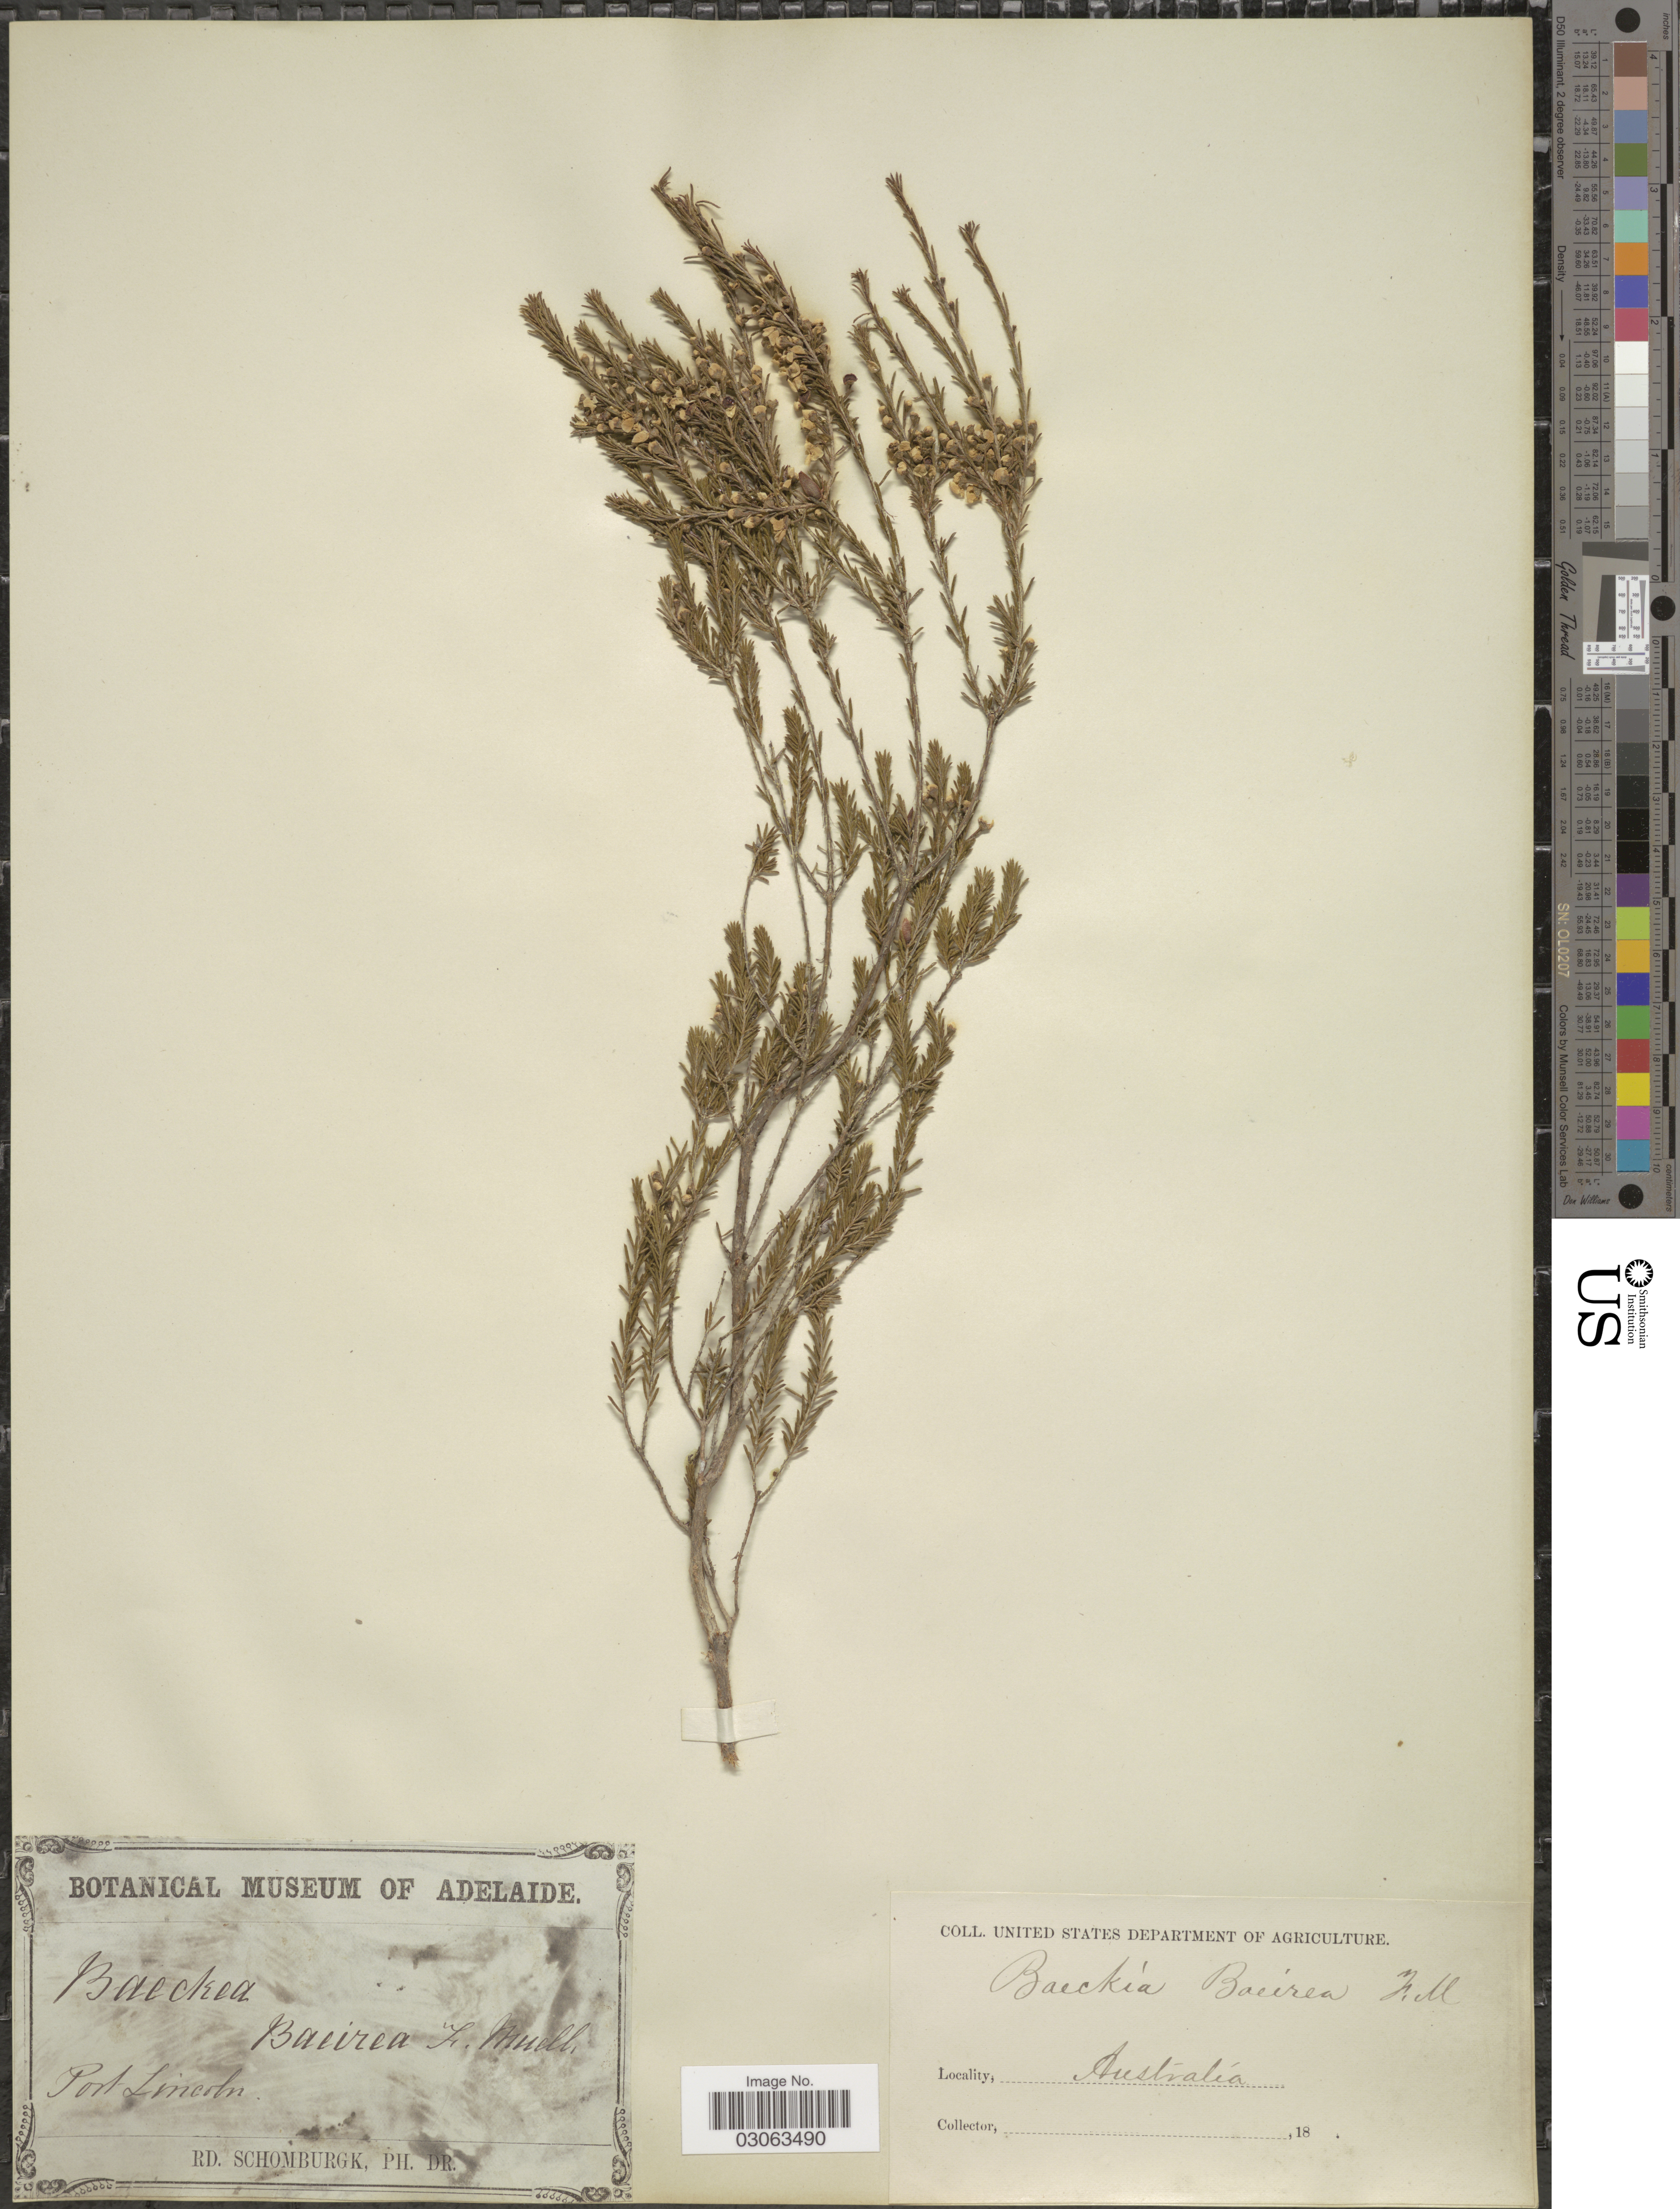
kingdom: Plantae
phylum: Tracheophyta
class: Magnoliopsida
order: Myrtales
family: Myrtaceae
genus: Hysterobaeckea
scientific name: Hysterobaeckea behrii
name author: (Schltdl.) Rye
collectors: M. R. Schomburgk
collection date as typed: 18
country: Australia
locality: Port Lincoln.